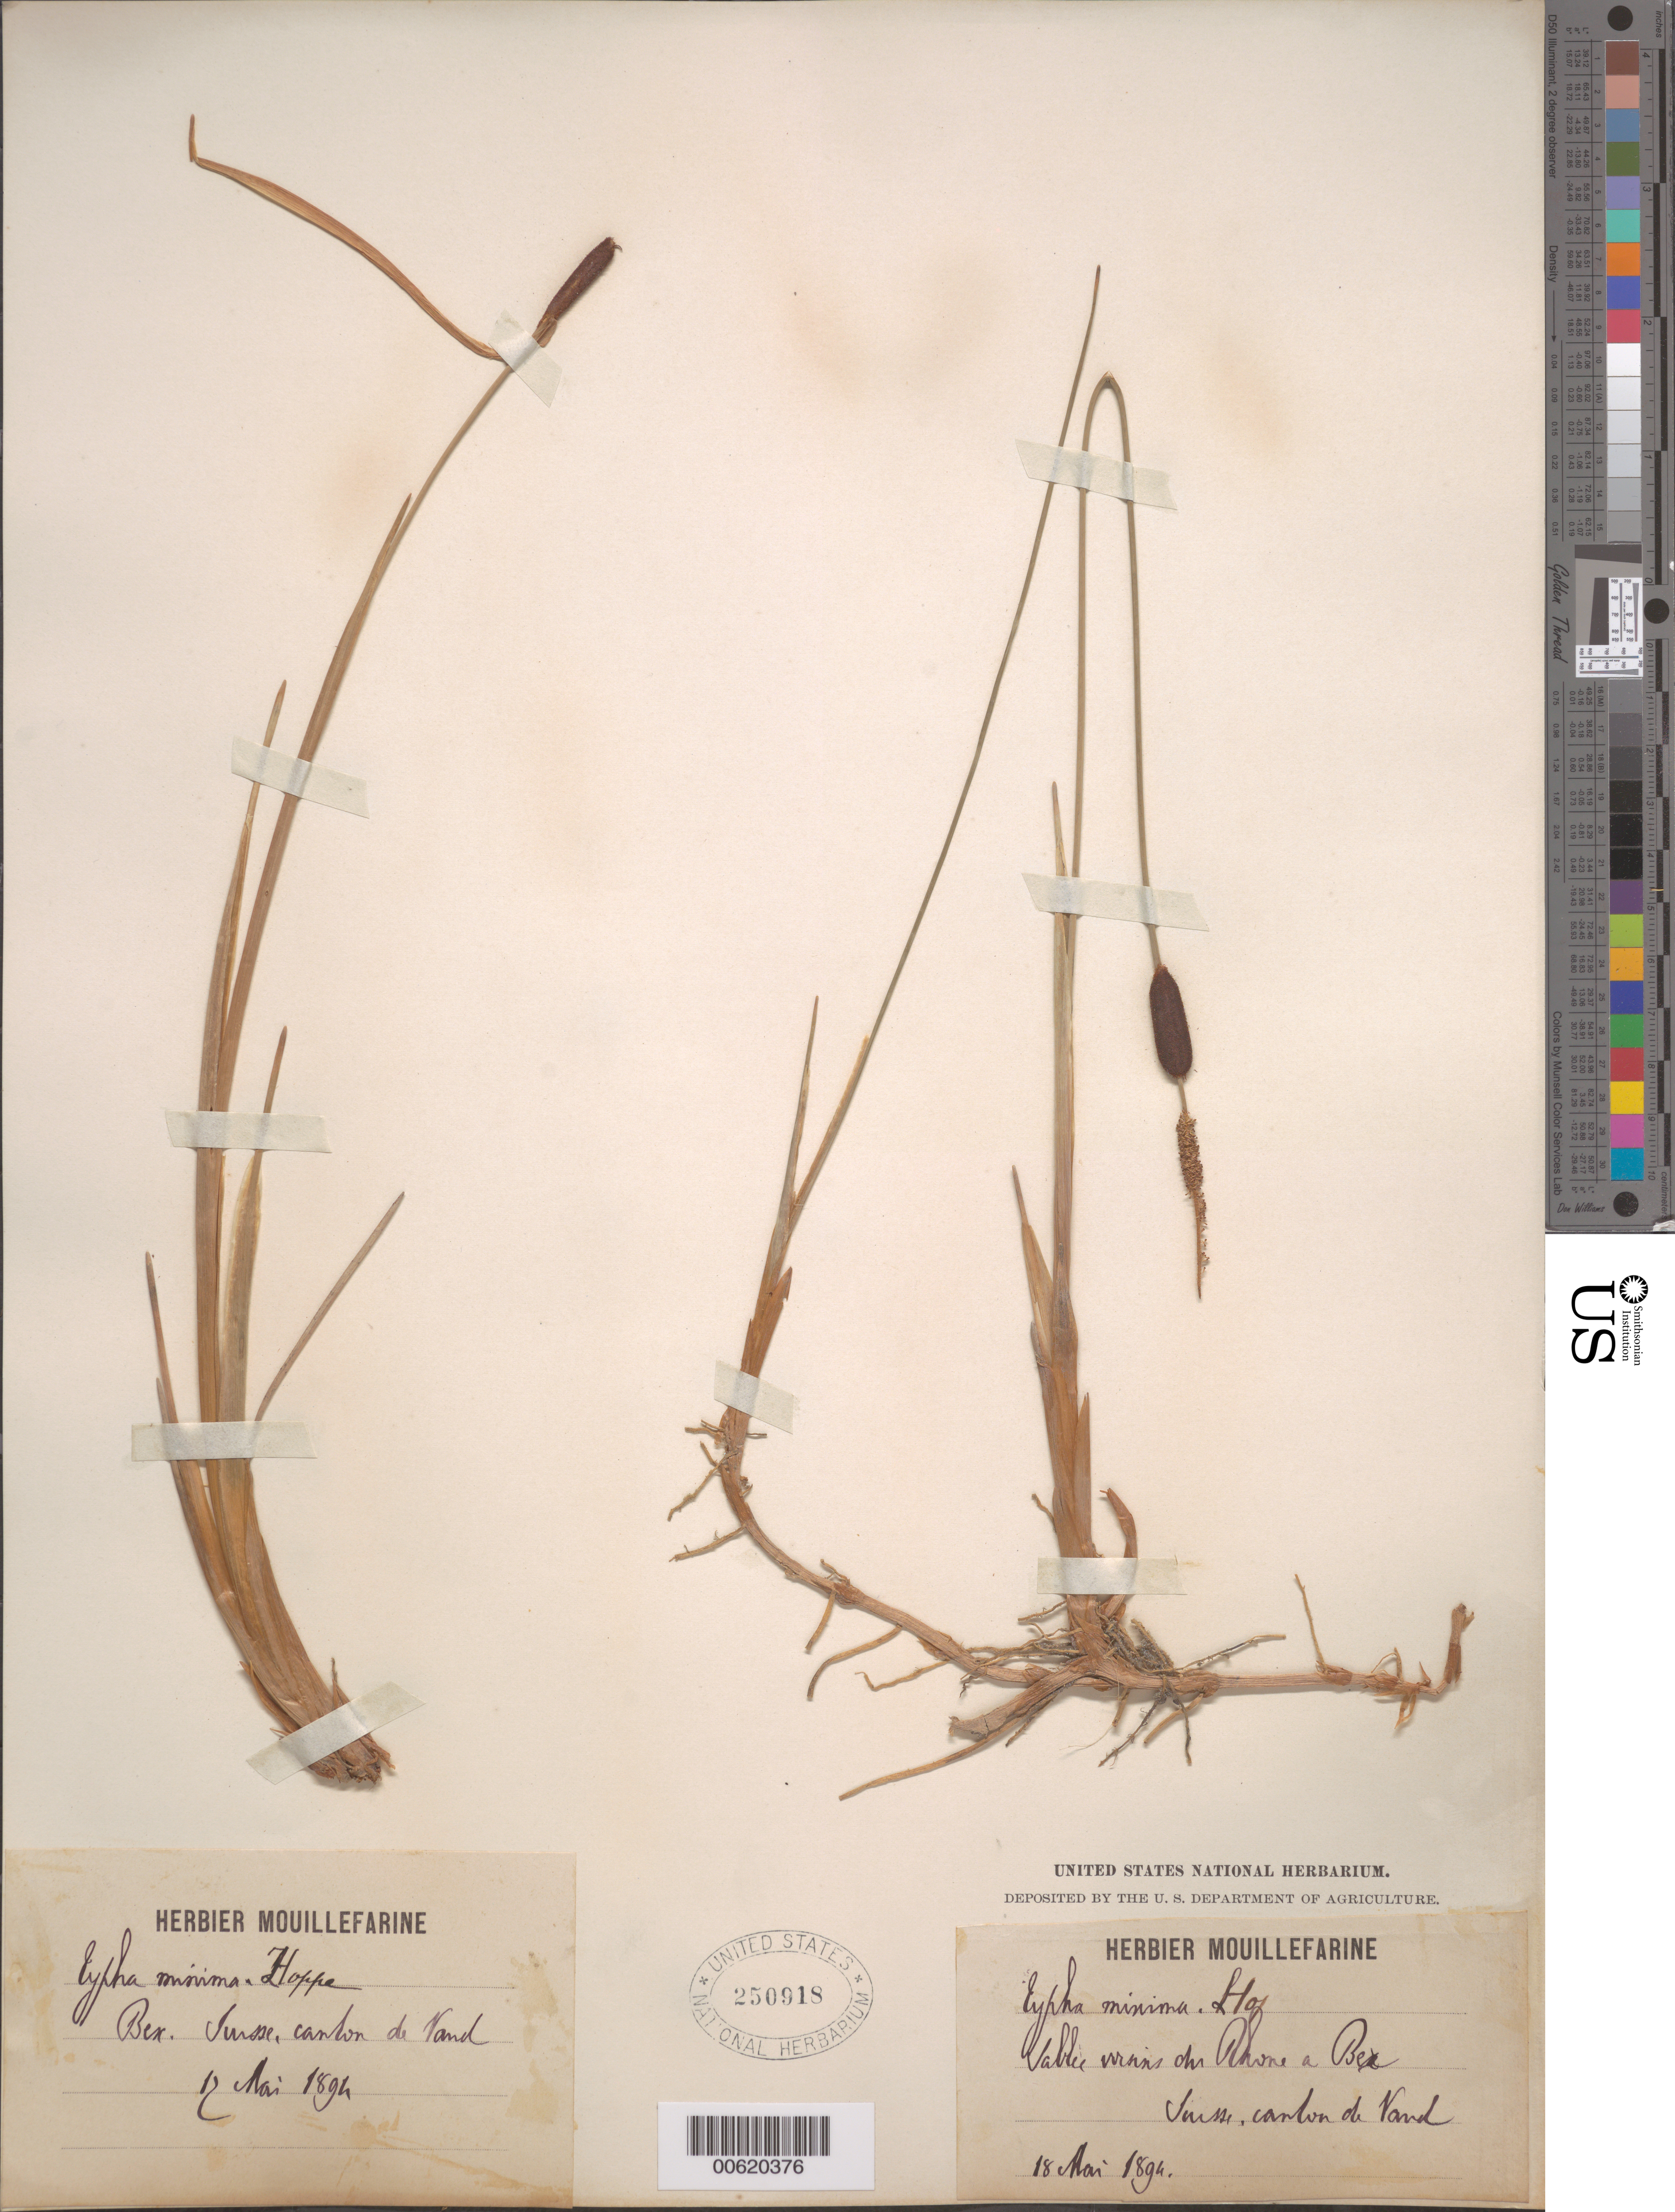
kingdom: Plantae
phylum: Tracheophyta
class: Liliopsida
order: Poales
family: Typhaceae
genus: Typha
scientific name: Typha minima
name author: Funck ex Hoppe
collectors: A. E. Mouillefarine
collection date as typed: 18 May 1894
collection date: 1894-05-18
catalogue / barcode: US 250918